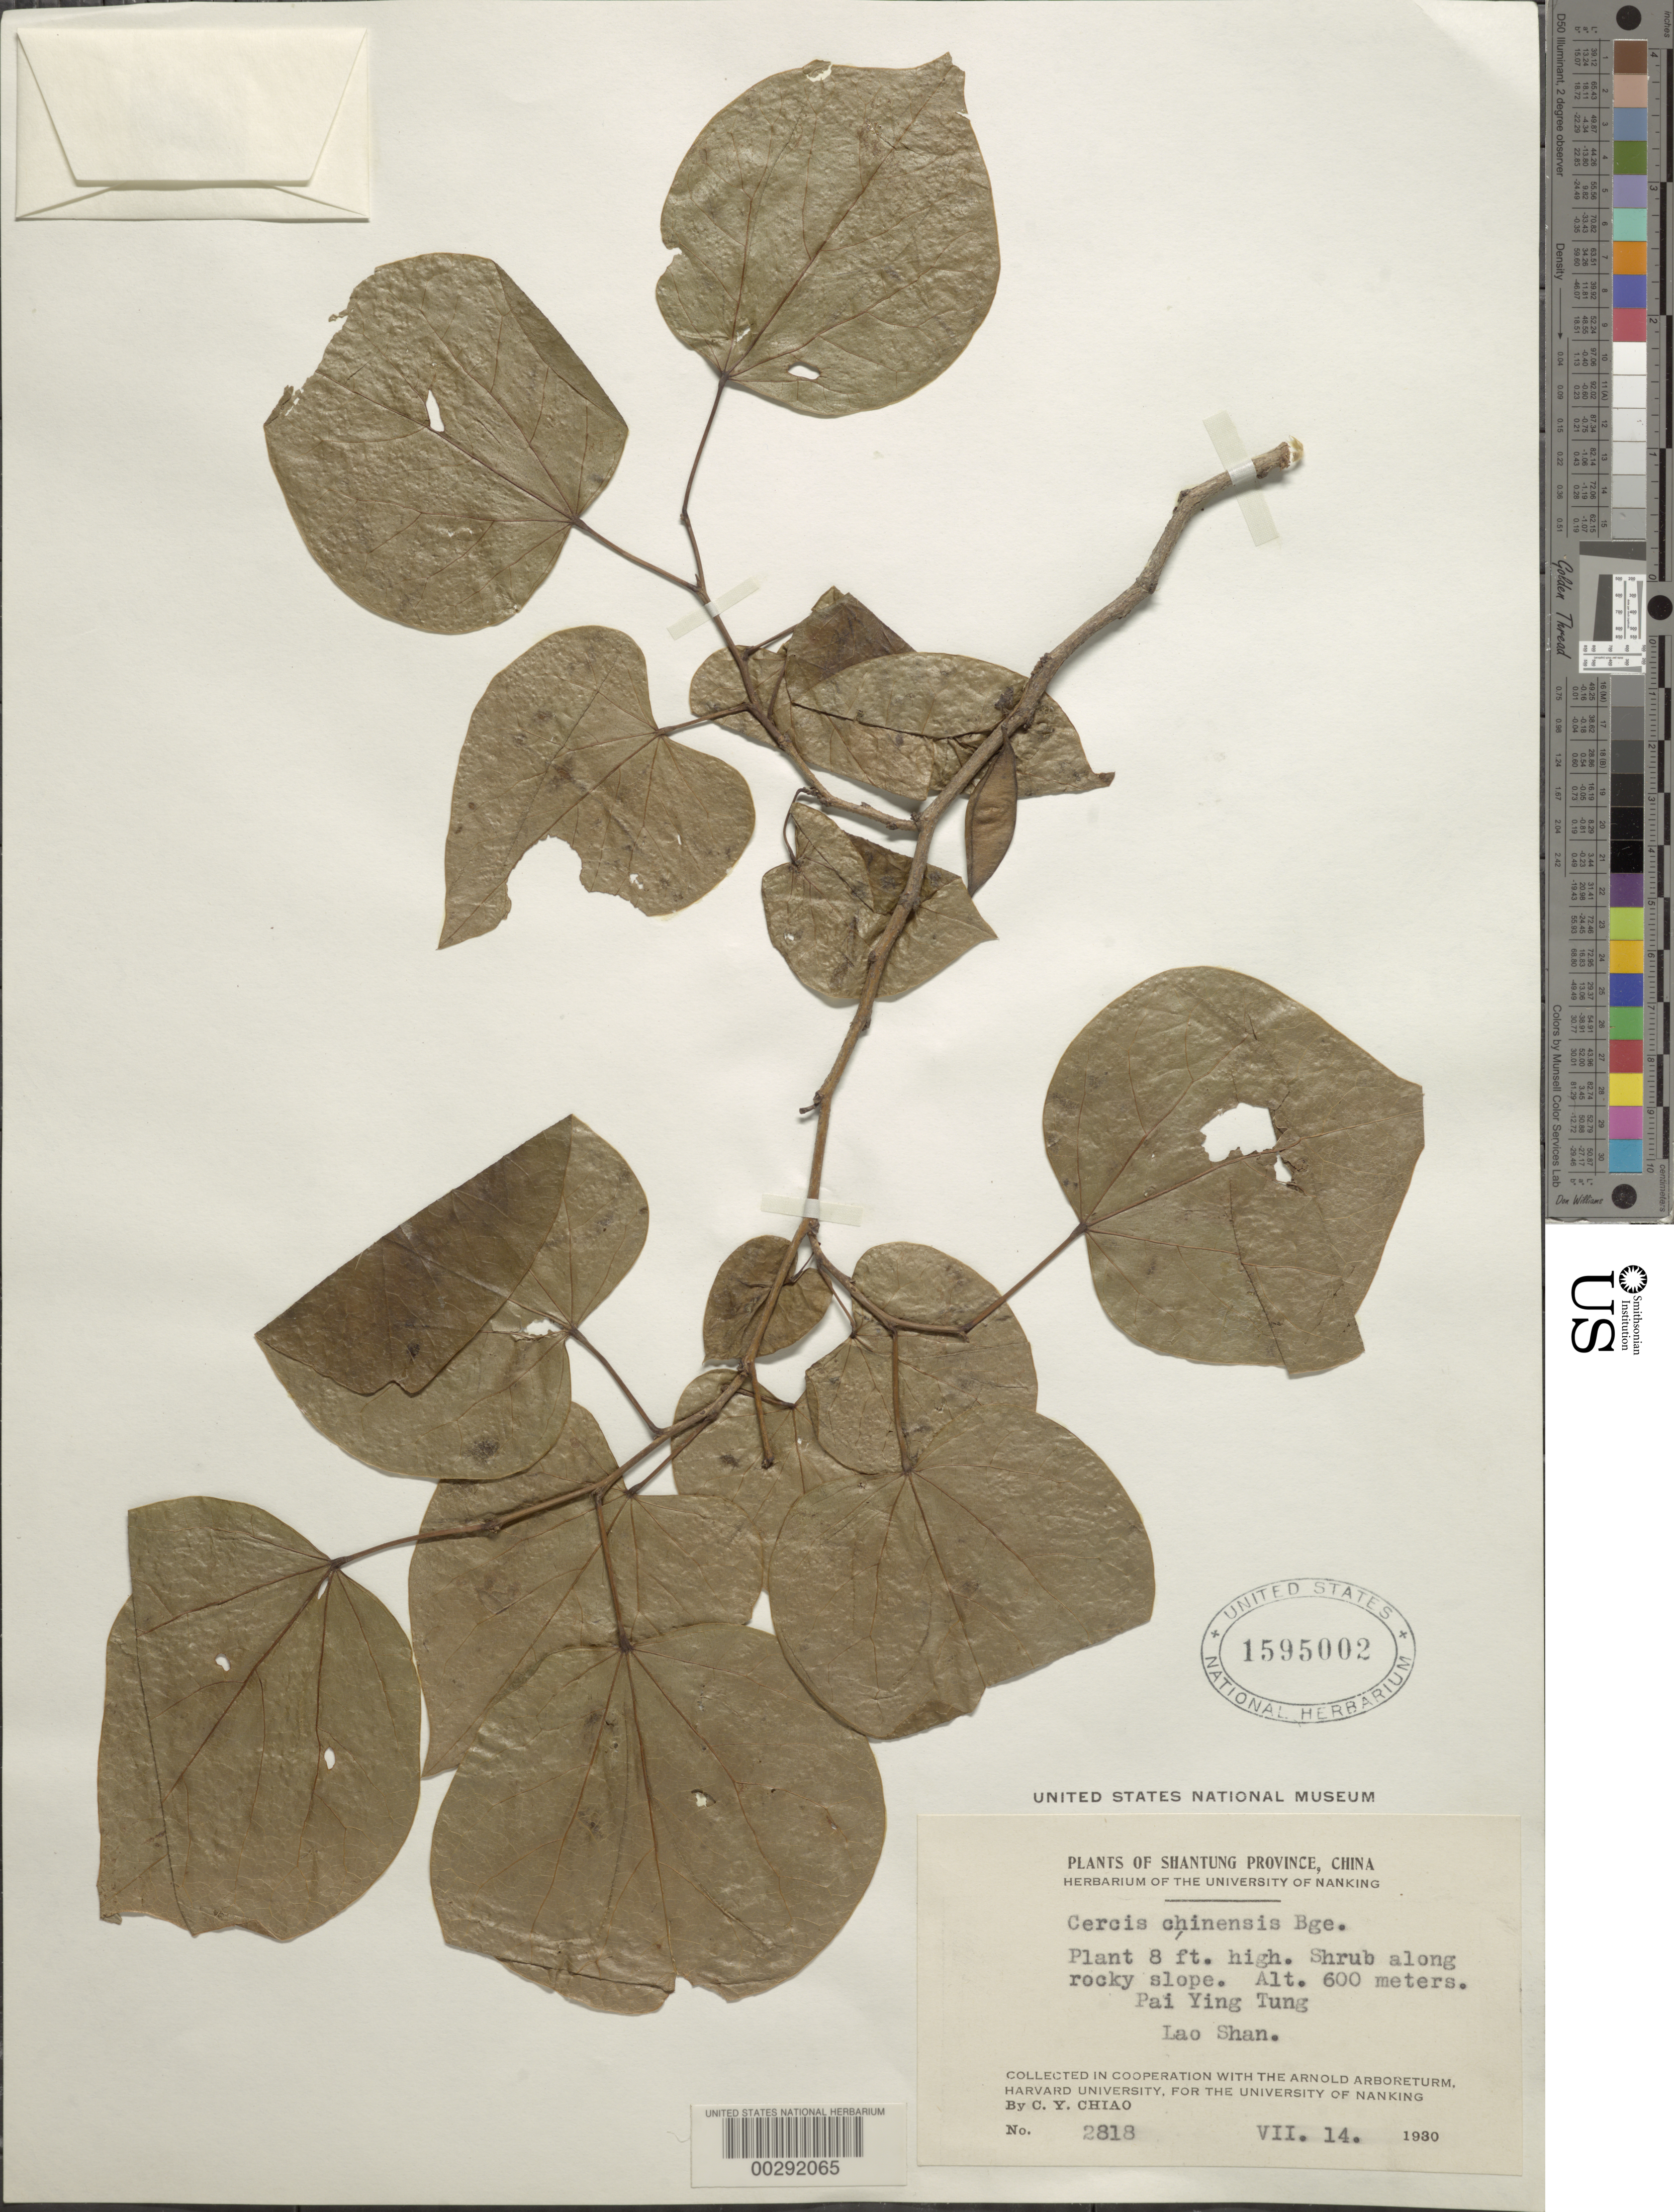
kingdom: Plantae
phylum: Tracheophyta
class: Magnoliopsida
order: Fabales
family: Fabaceae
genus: Cercis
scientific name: Cercis chinensis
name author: Bunge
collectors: C. Y. Chiao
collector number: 2818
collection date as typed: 14 Jul 1930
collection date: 1930-07-14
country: China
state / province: Shandong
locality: Pai ying tung; lao shan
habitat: Along rocky slope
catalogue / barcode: US 1595002